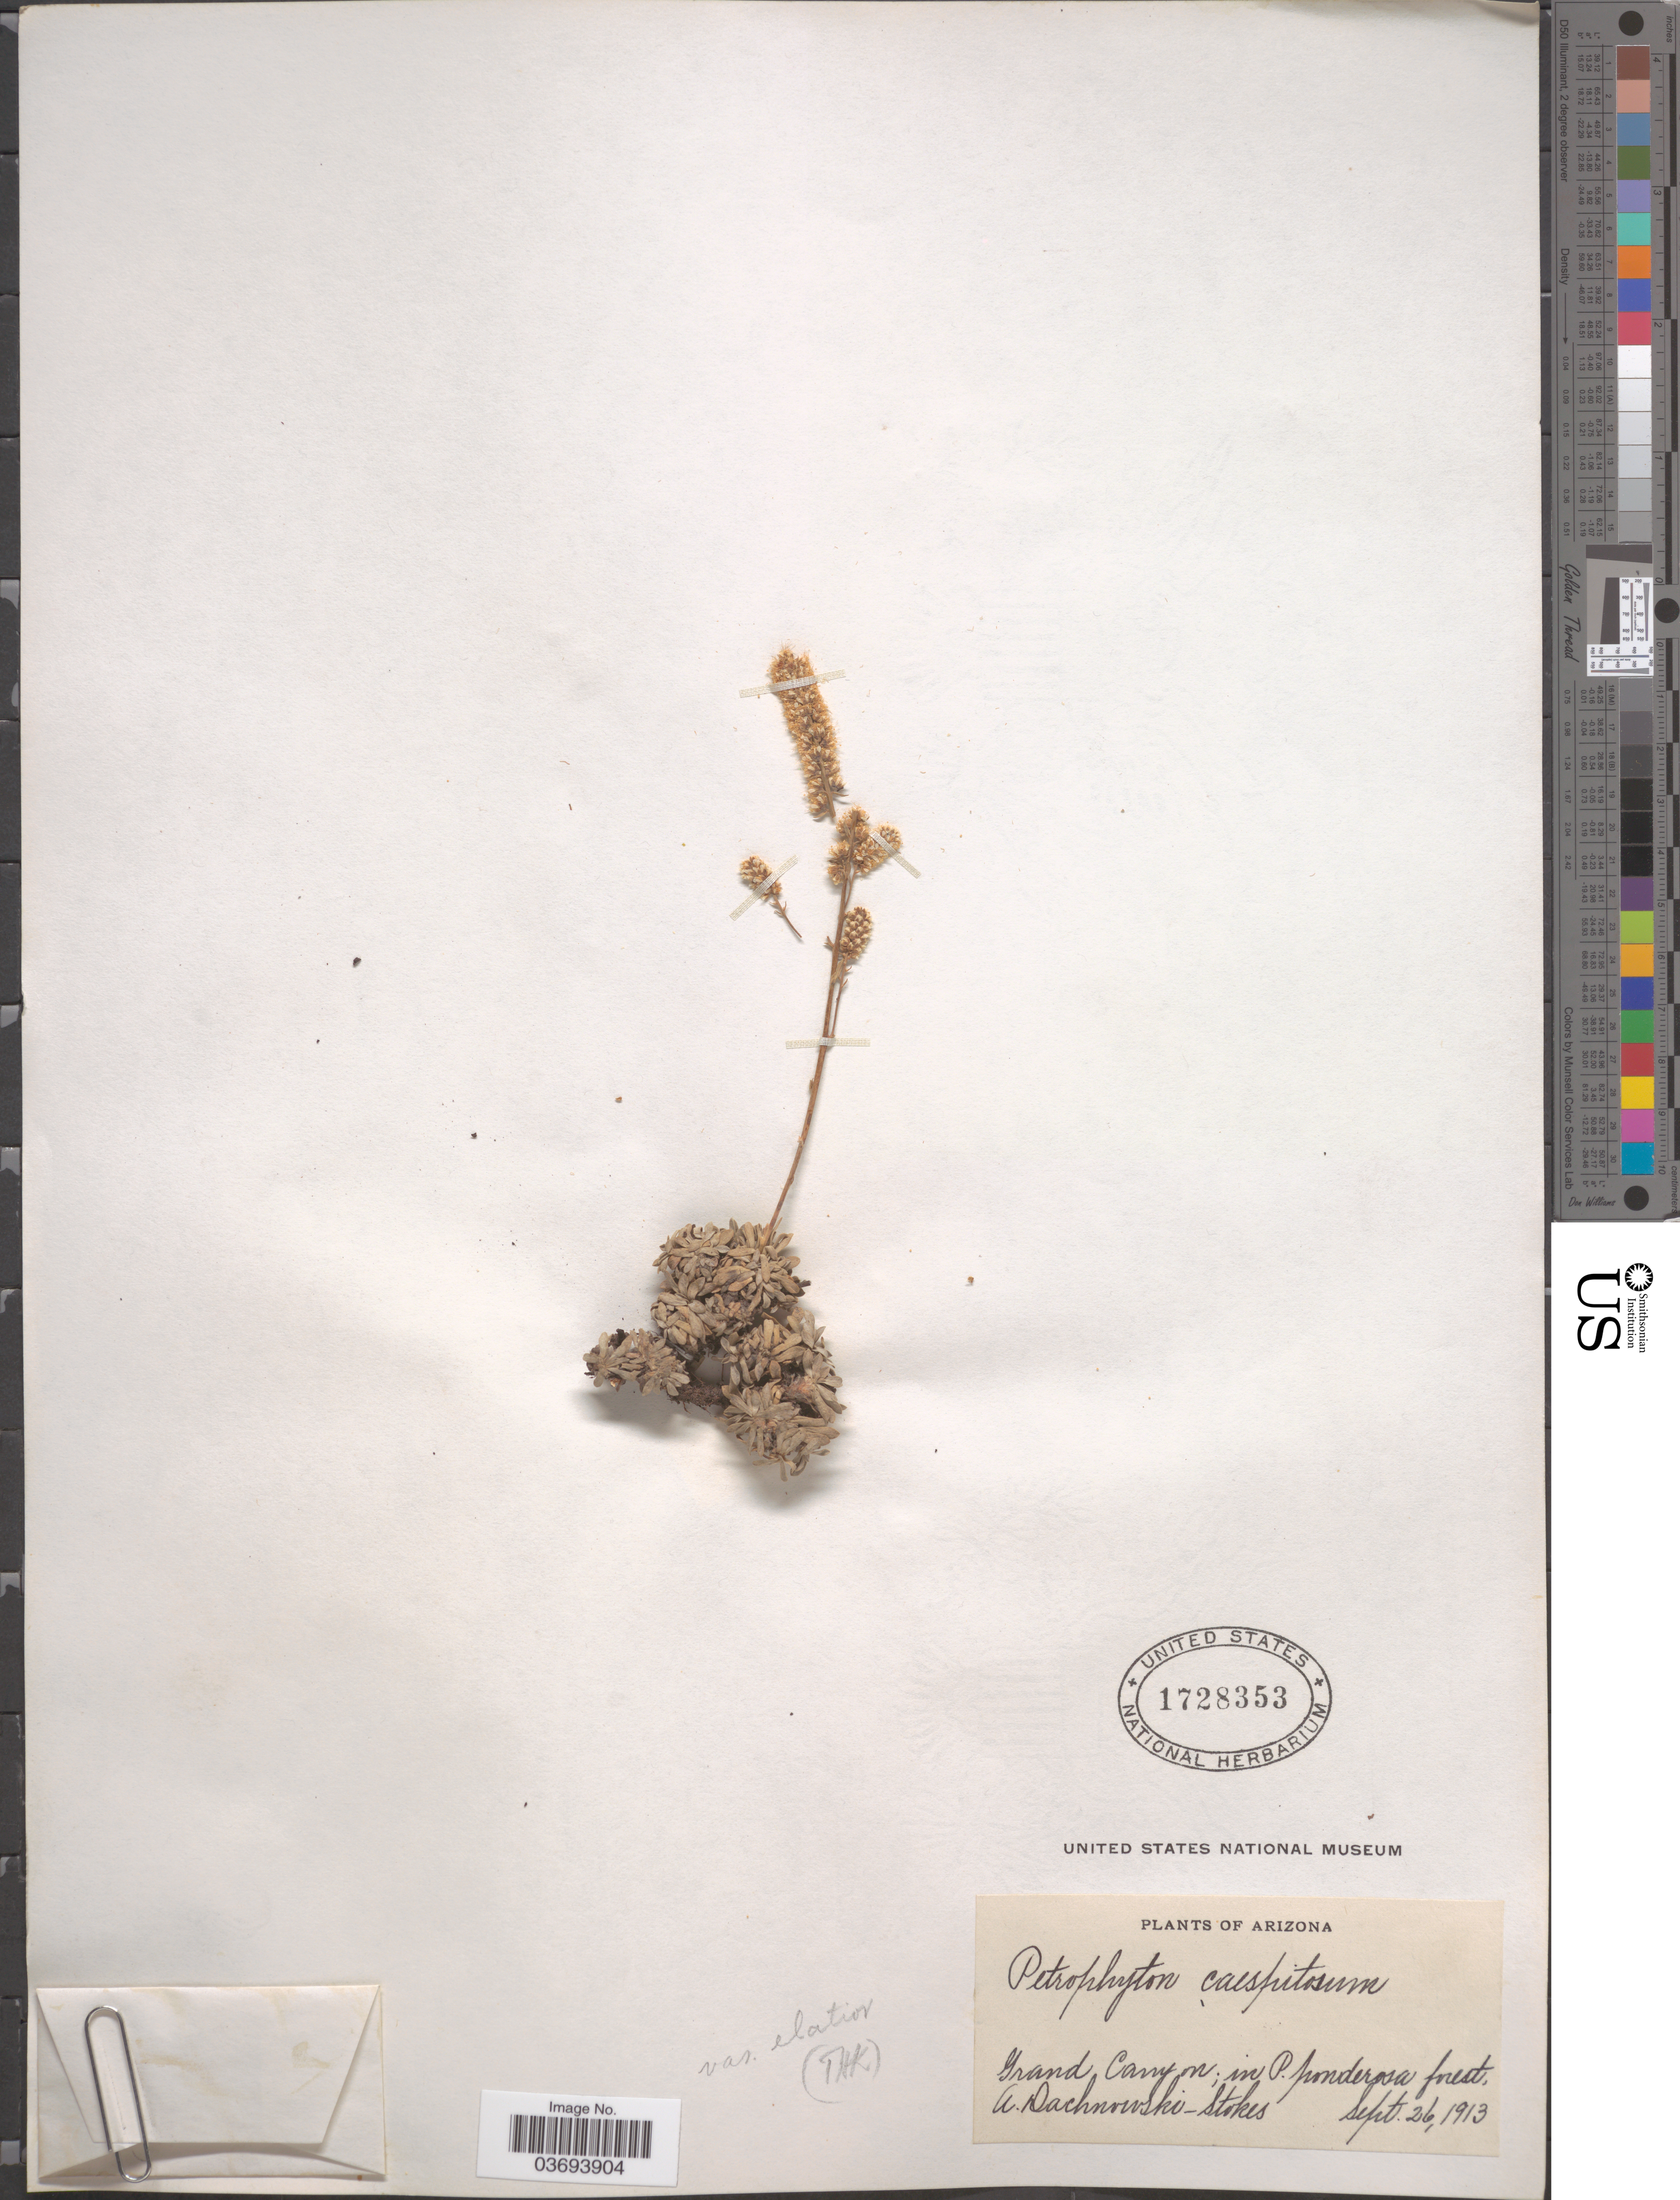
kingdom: Plantae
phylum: Tracheophyta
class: Magnoliopsida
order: Rosales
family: Rosaceae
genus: Petrophytum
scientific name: Petrophytum elatius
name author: (S. Watson) A. Heller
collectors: A. P. Dachnowski-Stokes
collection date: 1913-09-26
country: United States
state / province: Arizona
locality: Grand Canyon; in P. ponderosa forest.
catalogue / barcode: US 1728353